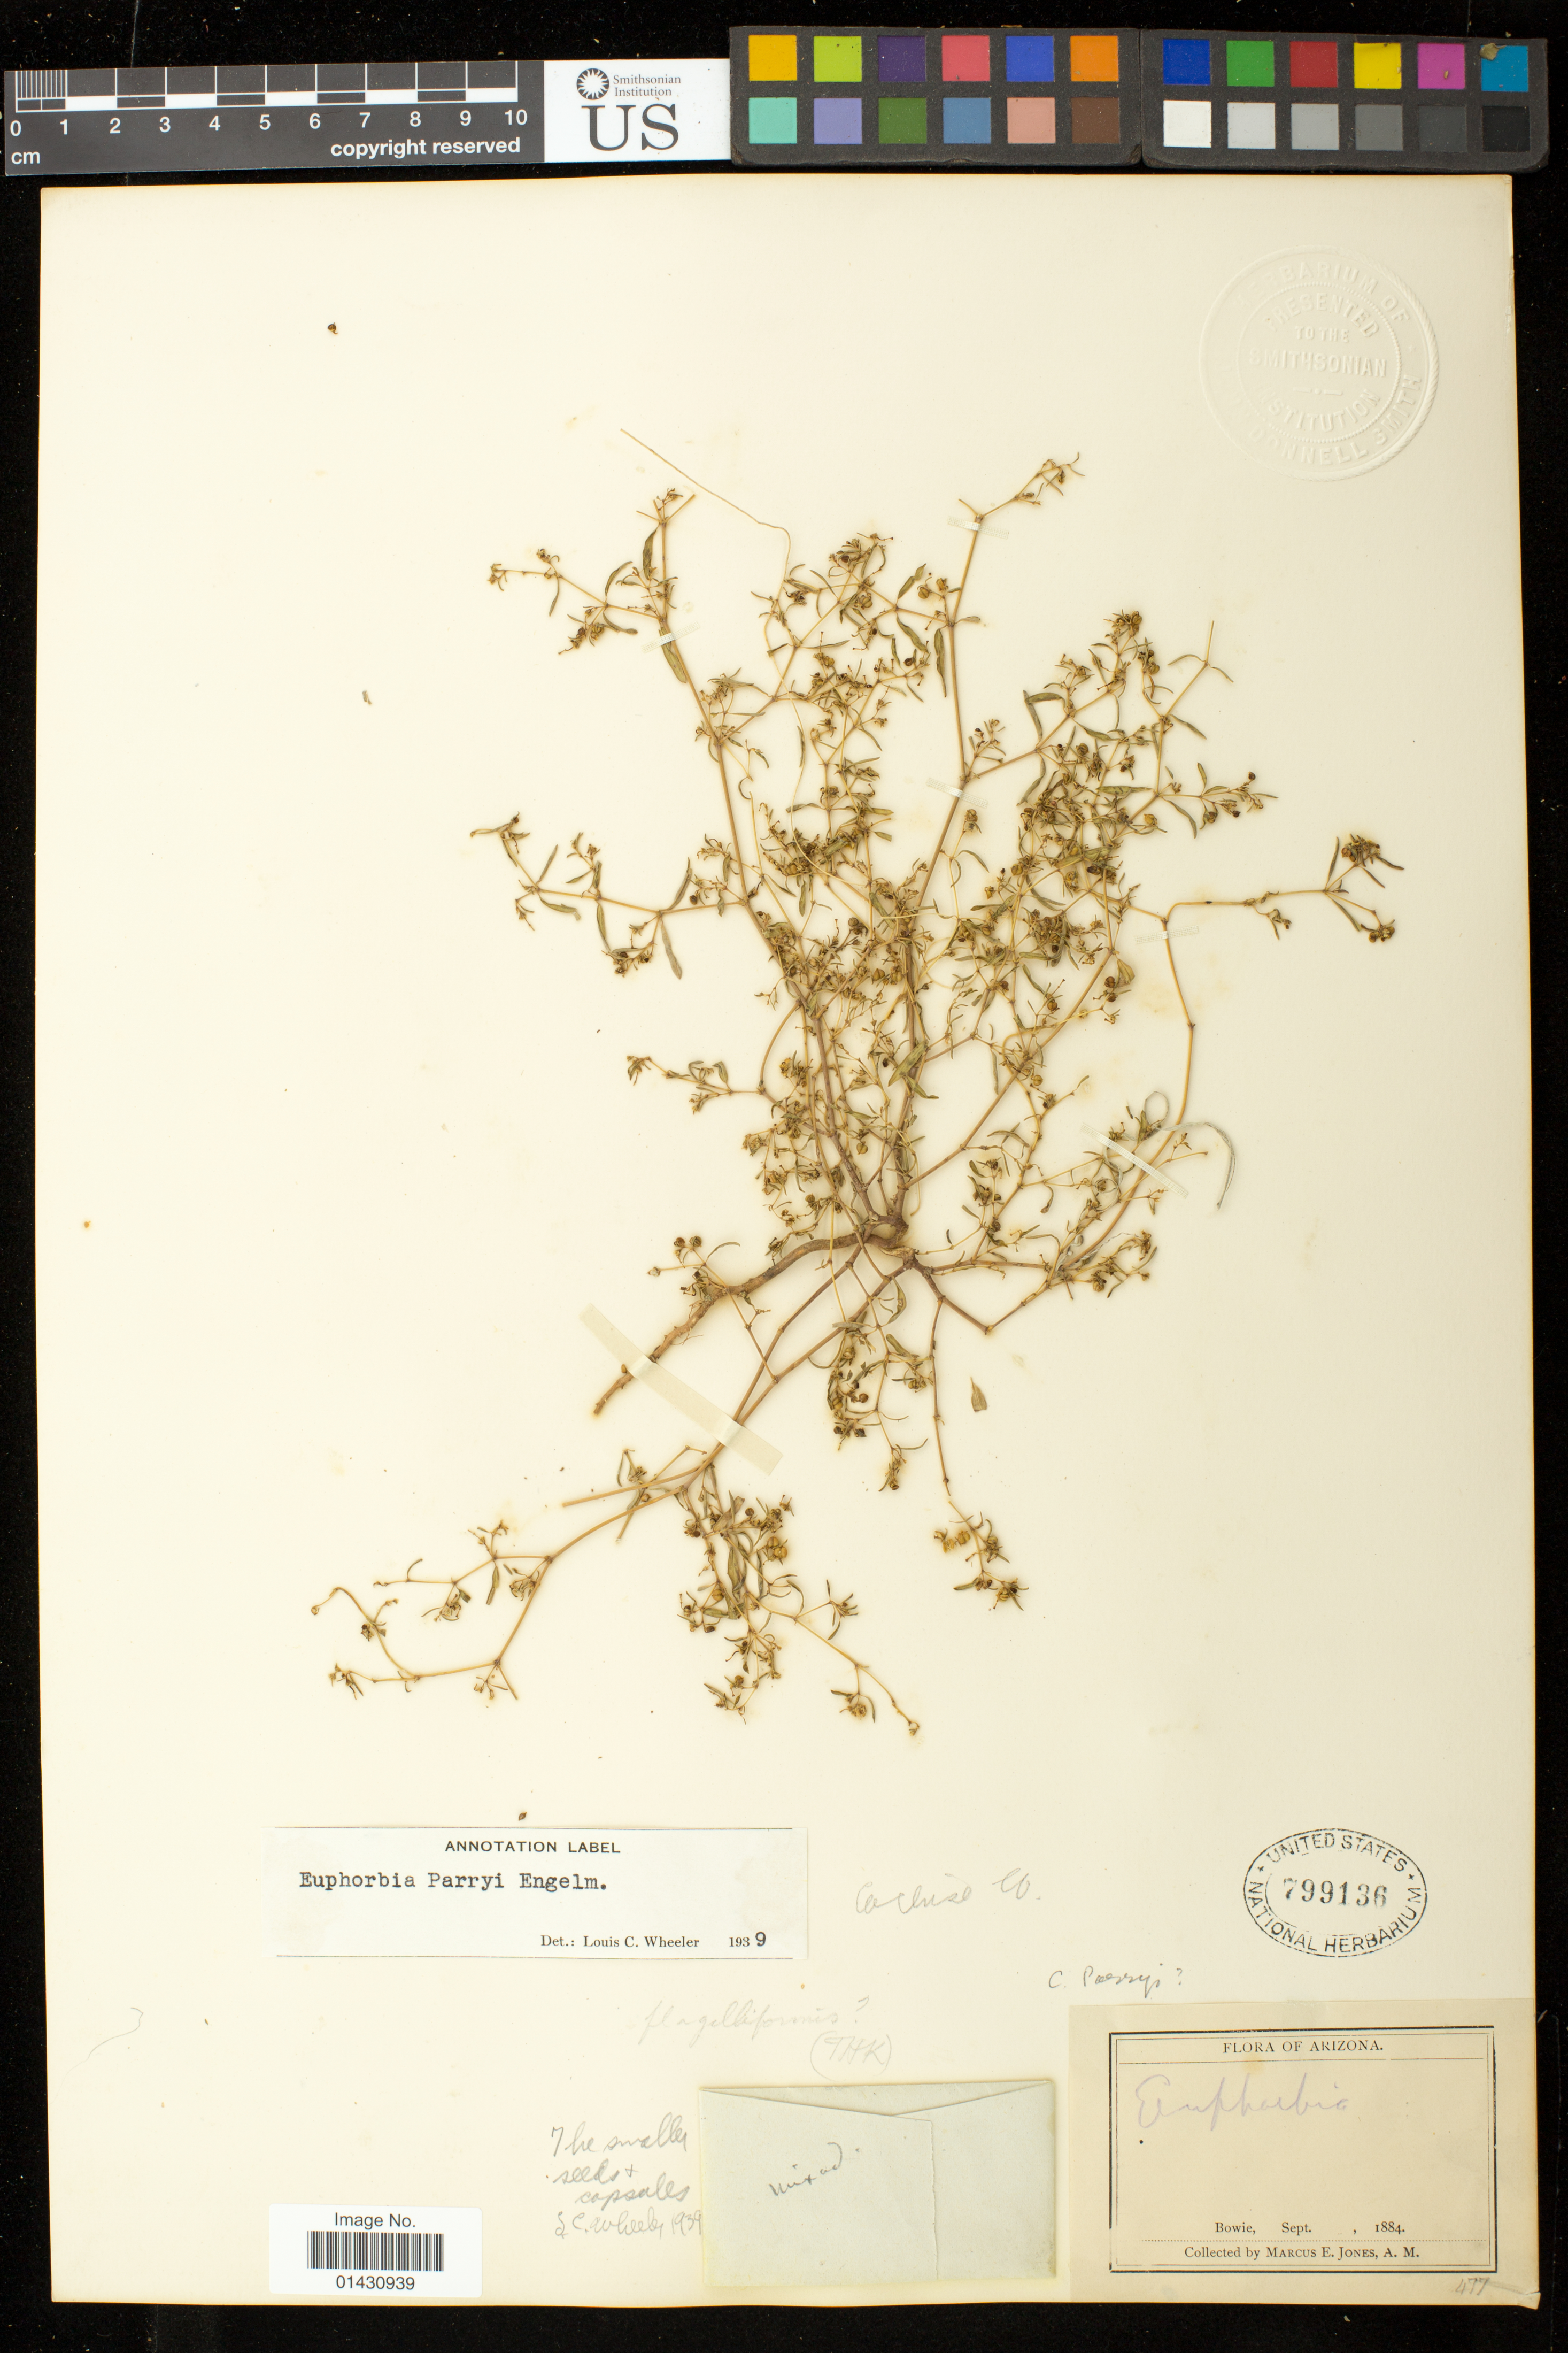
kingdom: Plantae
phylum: Tracheophyta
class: Magnoliopsida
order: Malpighiales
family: Euphorbiaceae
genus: Euphorbia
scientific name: Euphorbia parryi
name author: Engelm.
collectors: M. E. Jones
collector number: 477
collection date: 1884-09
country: United States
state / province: Arizona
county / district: Cochise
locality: Bowie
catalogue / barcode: US 799136